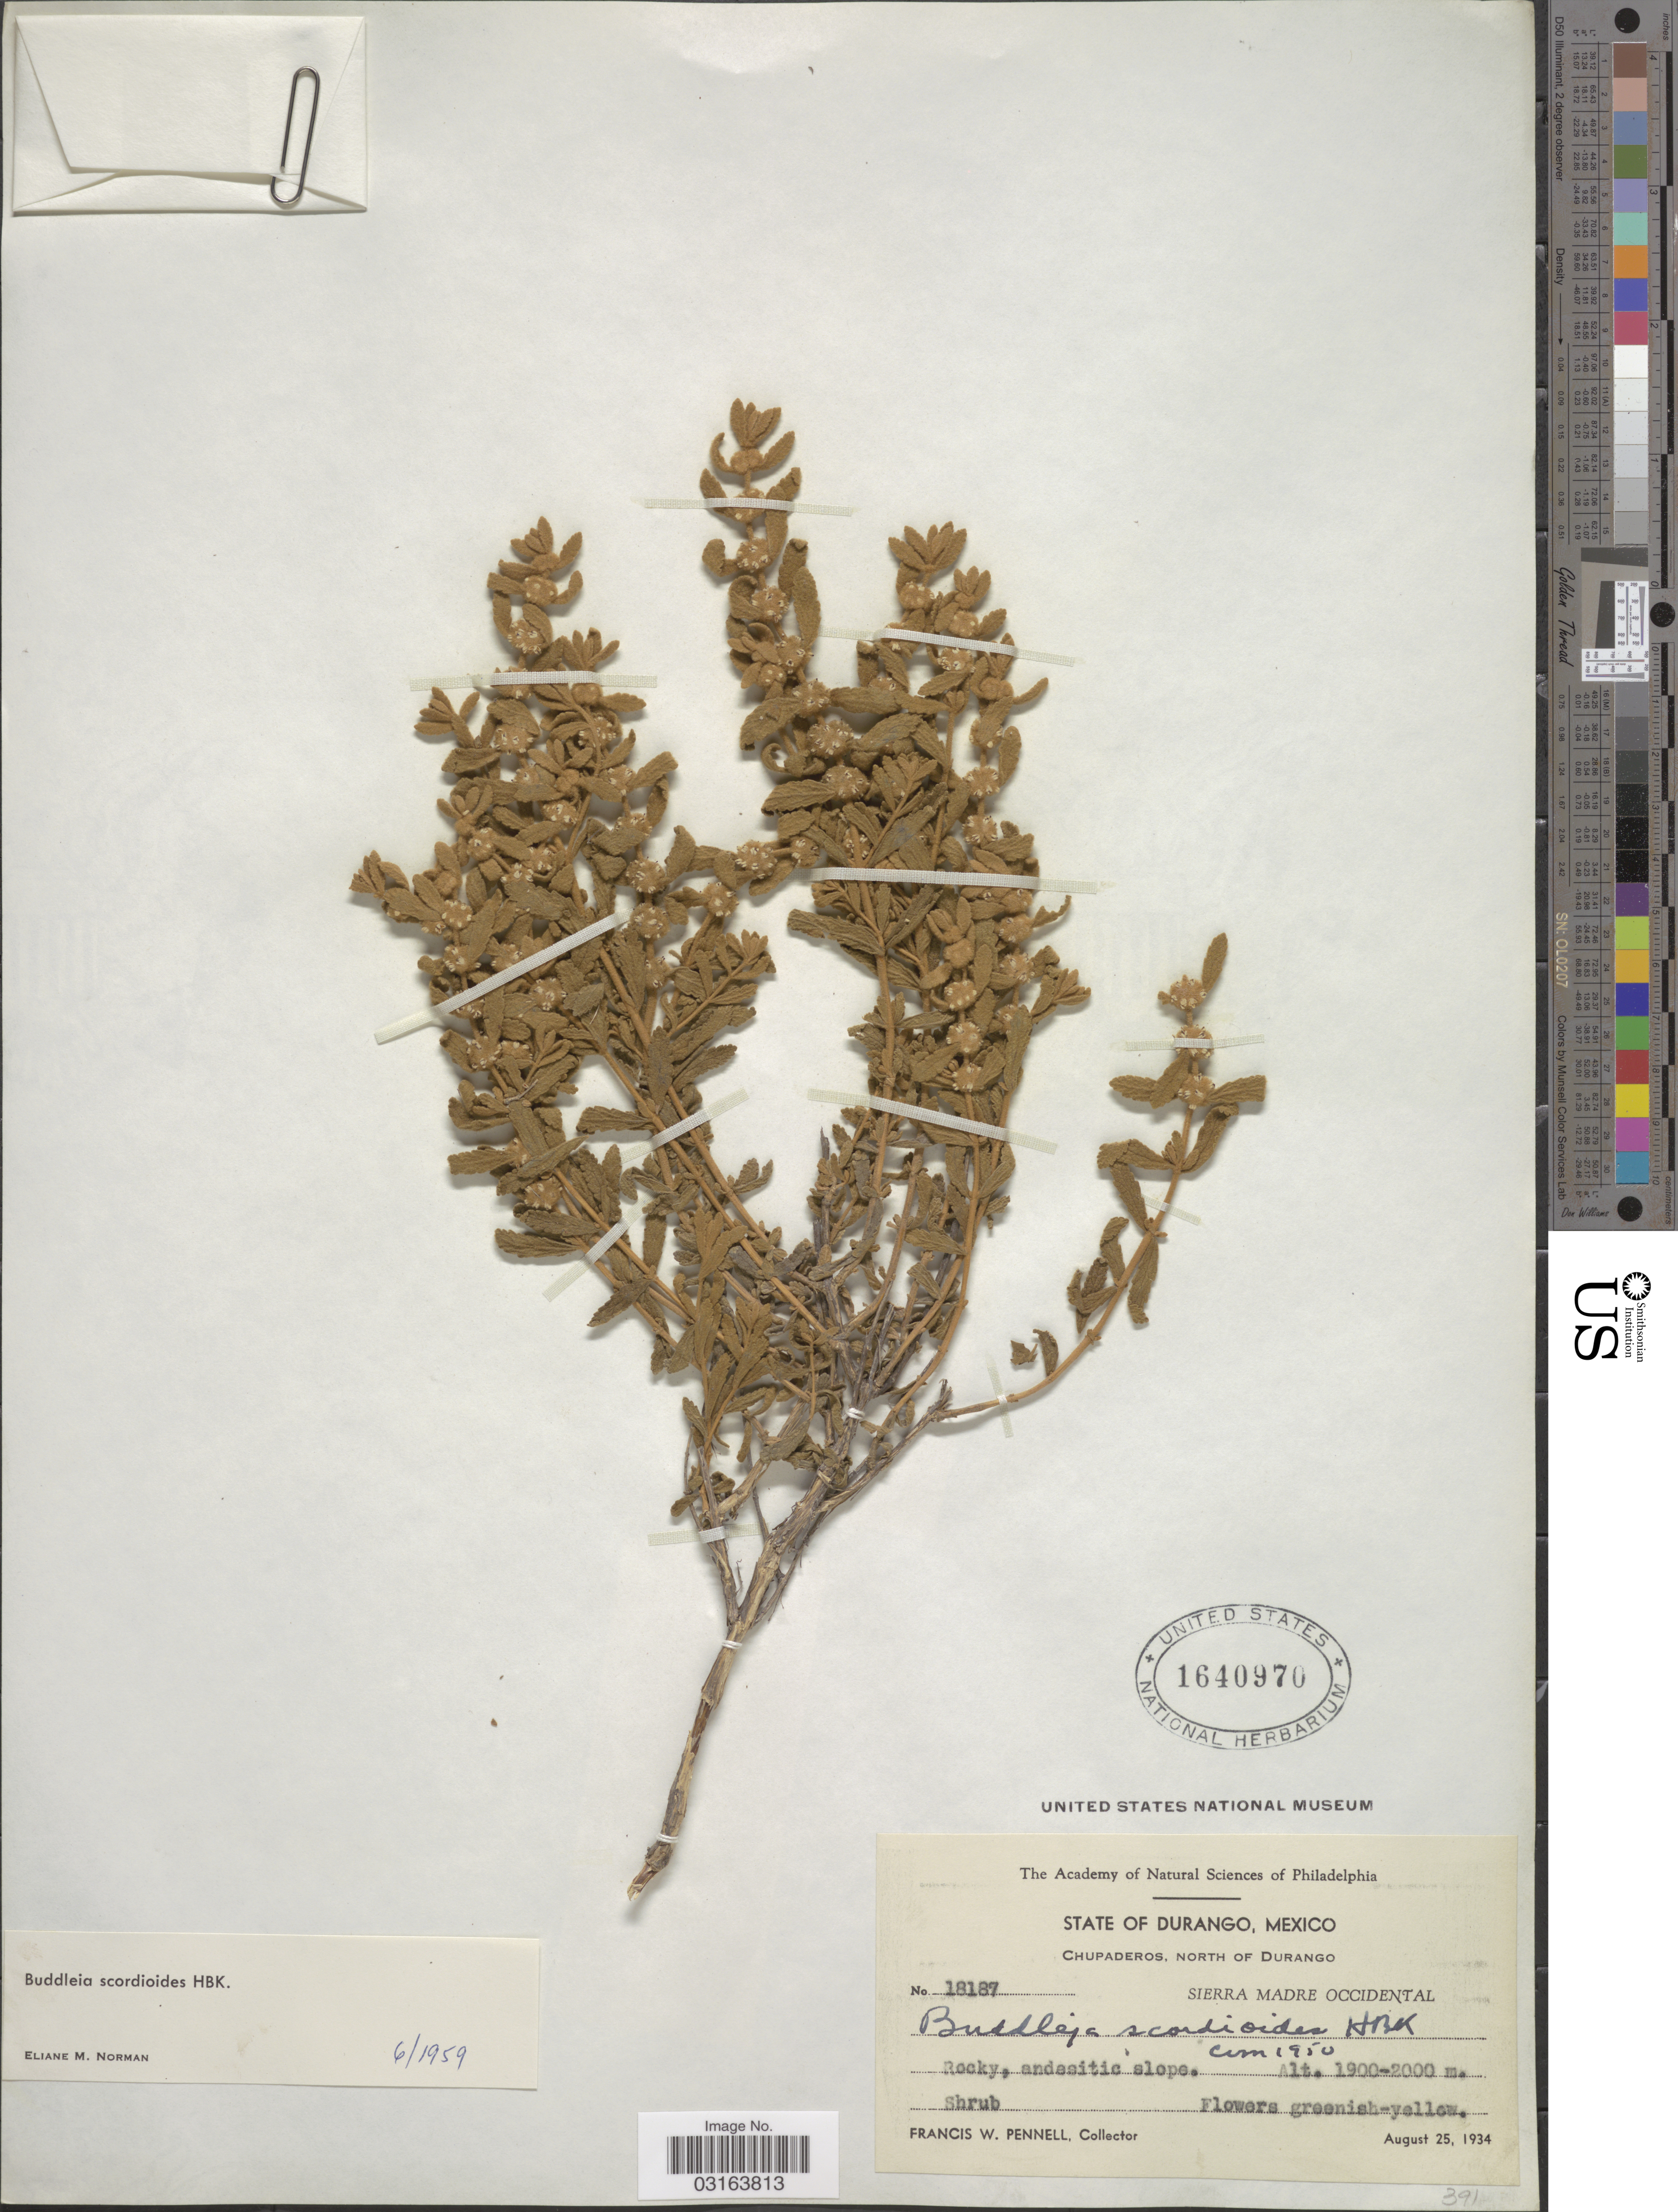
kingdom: Plantae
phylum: Tracheophyta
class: Magnoliopsida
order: Lamiales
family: Scrophulariaceae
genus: Buddleja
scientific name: Buddleja scordioides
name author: Kunth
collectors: F. W. Pennell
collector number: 18187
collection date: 1934-08-25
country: Mexico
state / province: Durango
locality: Chupaderos, North of Durango. Sierra Madre Occidental.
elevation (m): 1900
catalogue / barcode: US 1640970